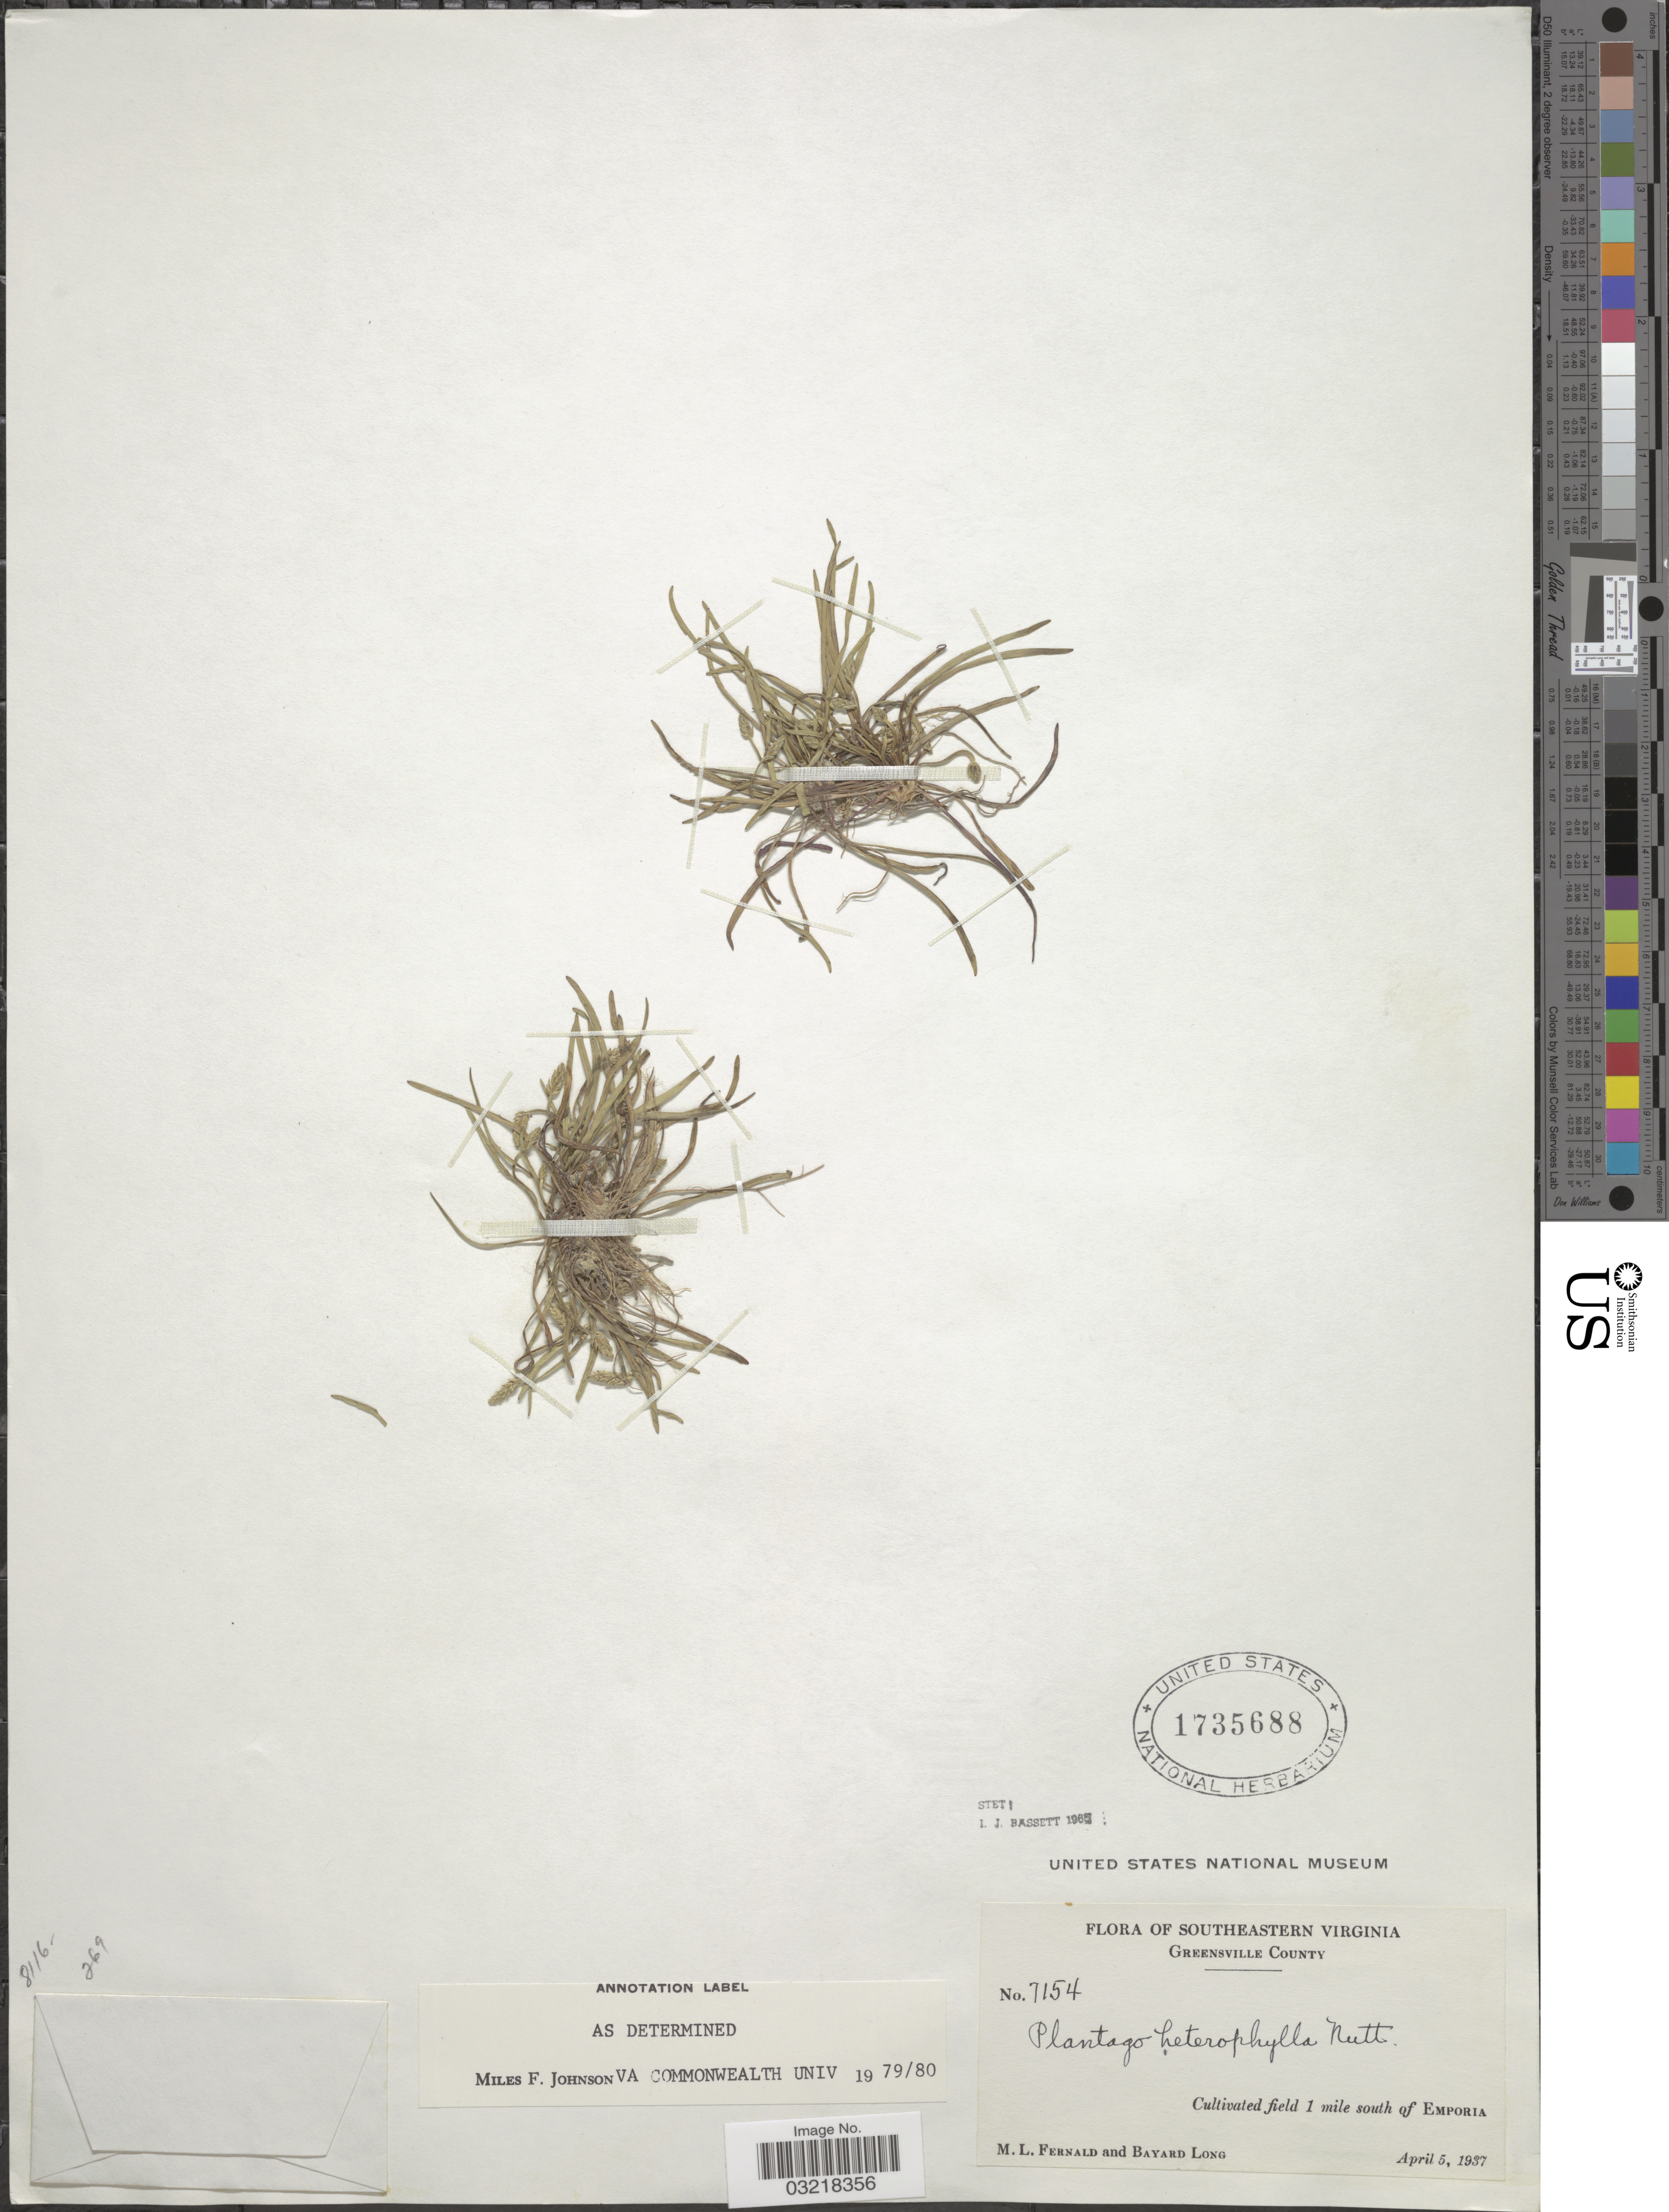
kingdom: Plantae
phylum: Tracheophyta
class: Magnoliopsida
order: Lamiales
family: Plantaginaceae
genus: Plantago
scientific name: Plantago heterophylla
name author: Nutt.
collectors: M. L. Fernald & B. Long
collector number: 7154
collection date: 1937-04-05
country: United States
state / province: Virginia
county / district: Greensville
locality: Southeastern Virginia. Greensville County. Cultivated field 1 mile south of Emporia.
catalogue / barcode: US 1735688